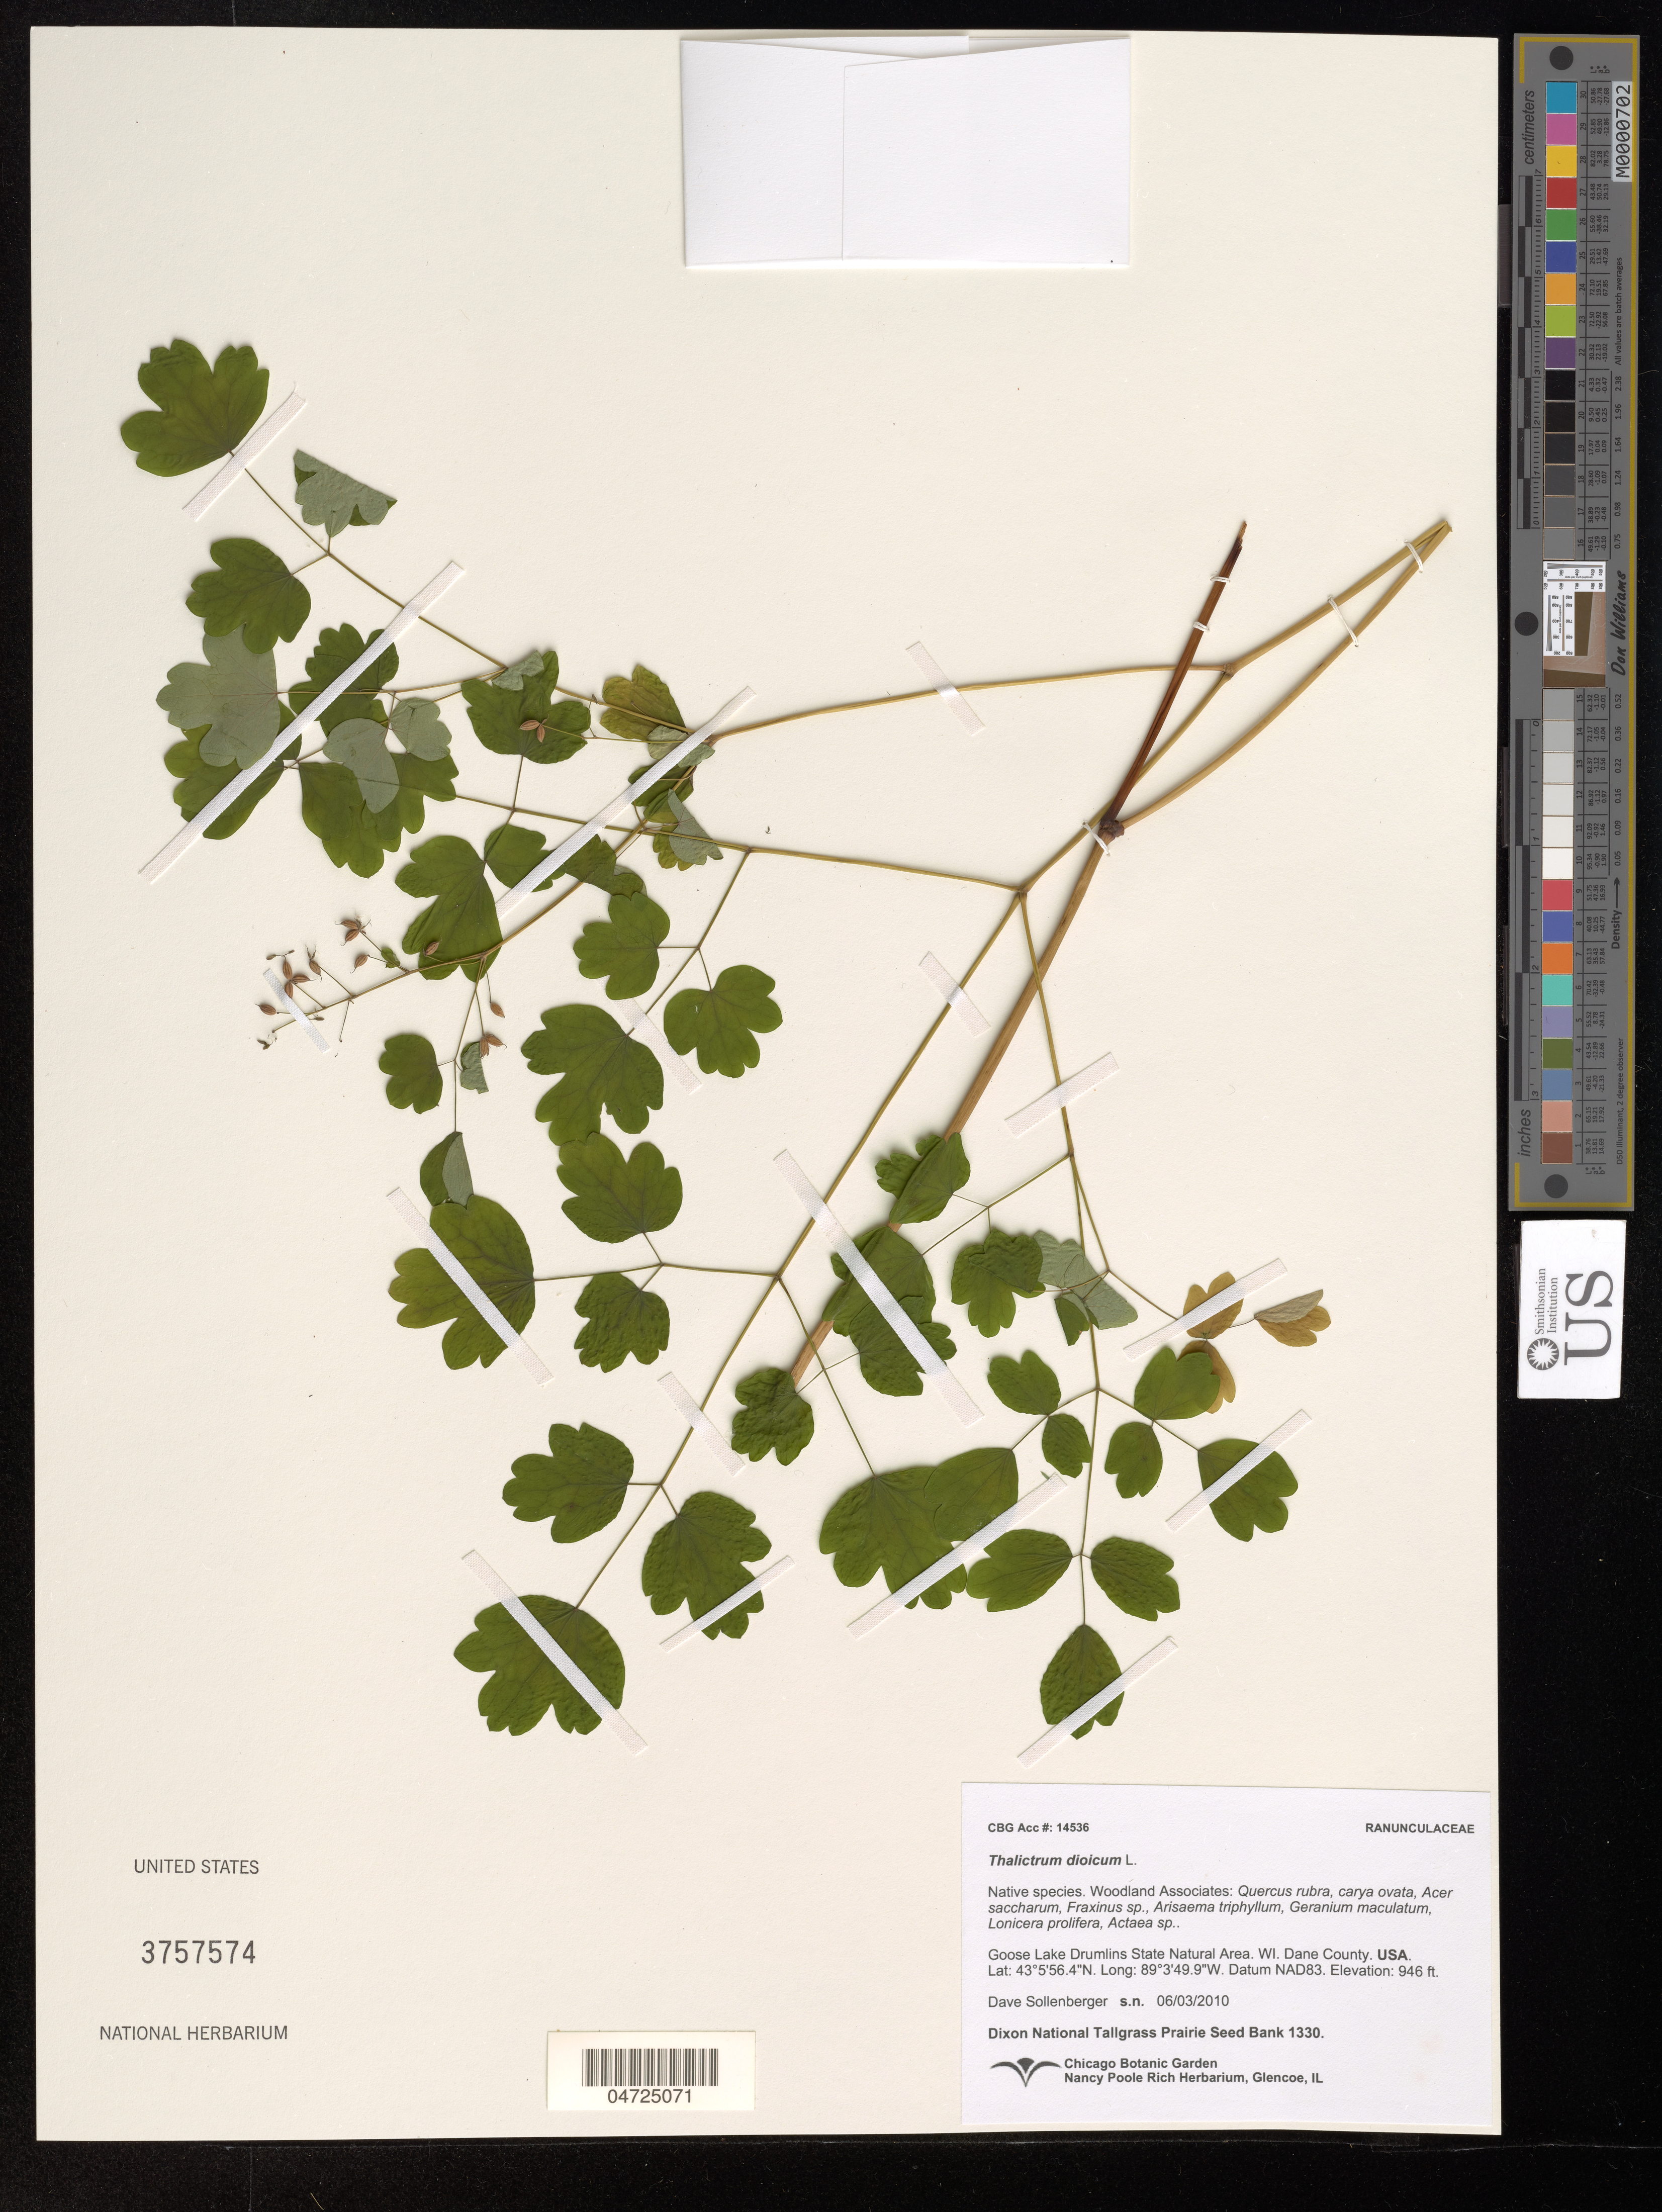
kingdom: Plantae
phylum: Tracheophyta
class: Magnoliopsida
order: Ranunculales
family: Ranunculaceae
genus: Thalictrum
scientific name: Thalictrum dioicum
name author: L.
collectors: D. Sollenberger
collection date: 2010-06-03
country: United States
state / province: Wisconsin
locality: Goose Lake Drumlins State Natural Area. Dane County. Datum NAD83.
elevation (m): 288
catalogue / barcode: US 3757574